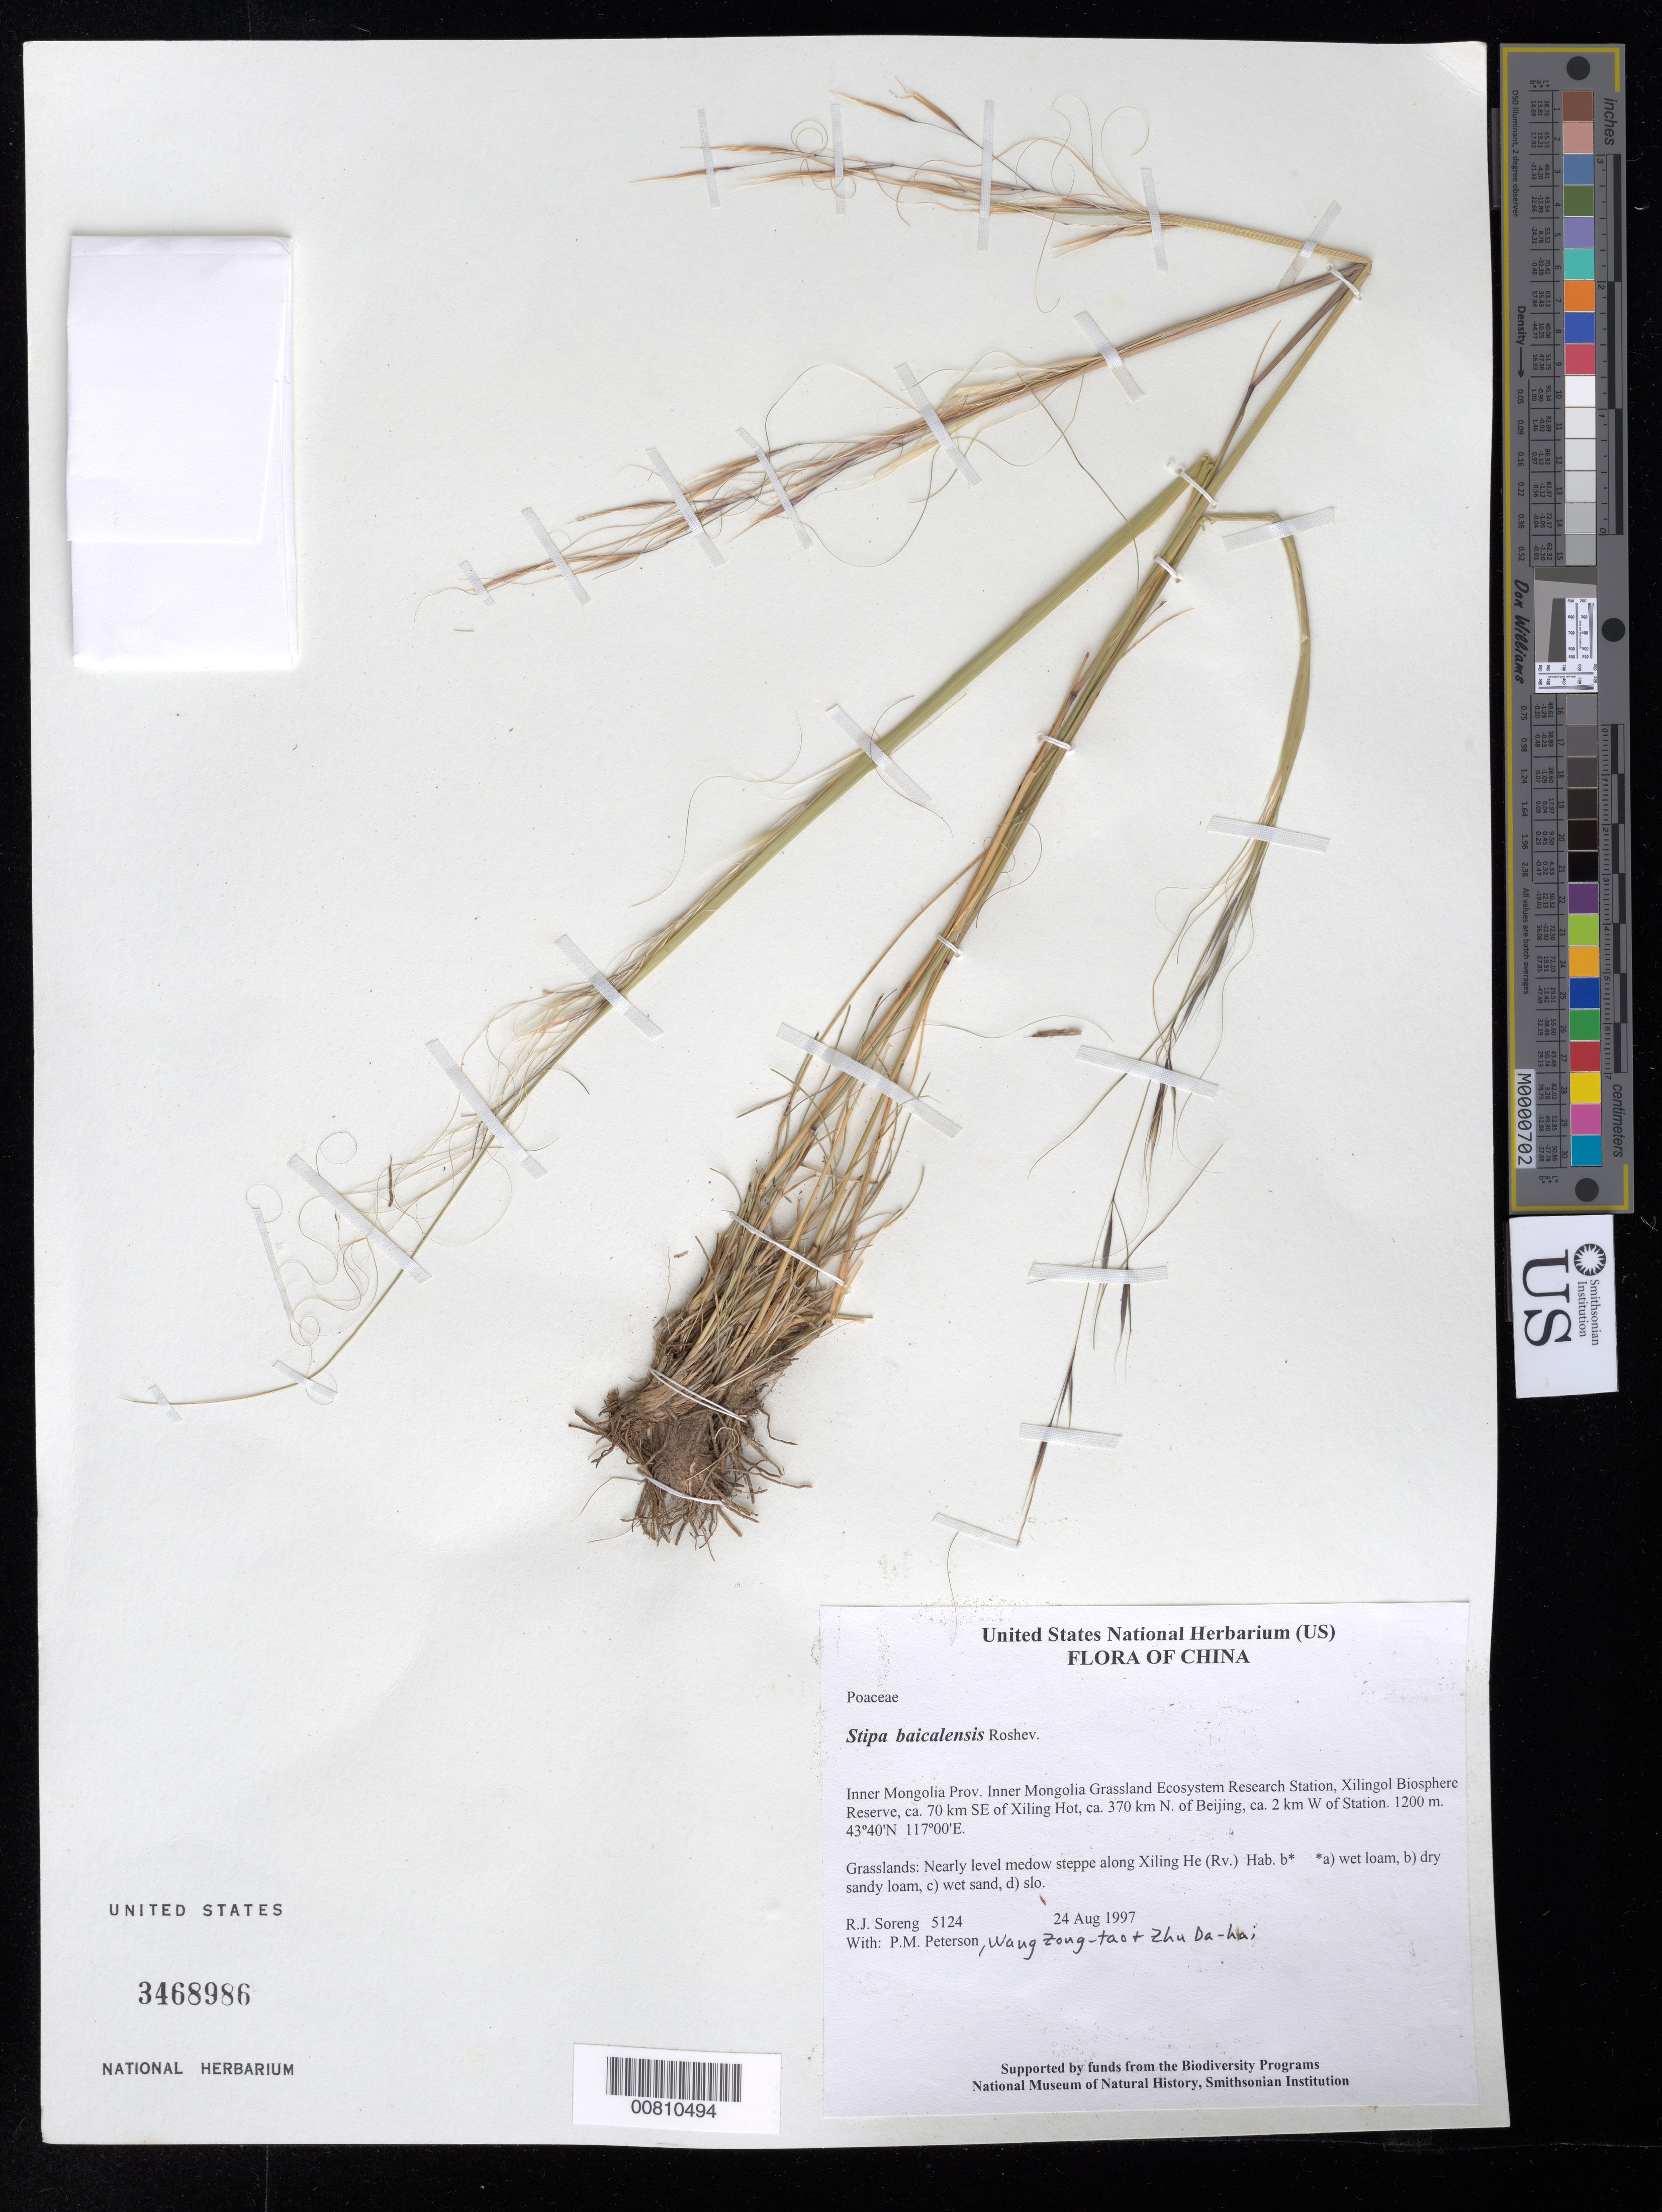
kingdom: Plantae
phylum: Tracheophyta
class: Liliopsida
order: Poales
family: Poaceae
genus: Stipa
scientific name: Stipa baicalensis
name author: Roshev.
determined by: Soreng, Robert J., Research Associate (BOT), Smithsonian Institution - National Museum of Natural History (UNITED STATES)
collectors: R. J. Soreng, P. M. Peterson & Zhu Da-hai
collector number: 5124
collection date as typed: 24 Aug 1997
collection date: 1997-08-24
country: China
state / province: Nei Monggol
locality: Inner Mongolia Grassland Ecosystem Research Station, Xilingol Biosphere Reserve, ca. 70 km SE of Xiling Hot, ca. 370 km N. of Beijing, ca. 2 km W of Station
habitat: Grasslands: Nearly level medow steppe along Xiling He (Rv.) Hab. b* *a) wet loam, b) dry sandy loam, c) wet sand, d) slo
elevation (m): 1200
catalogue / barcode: US 3468986